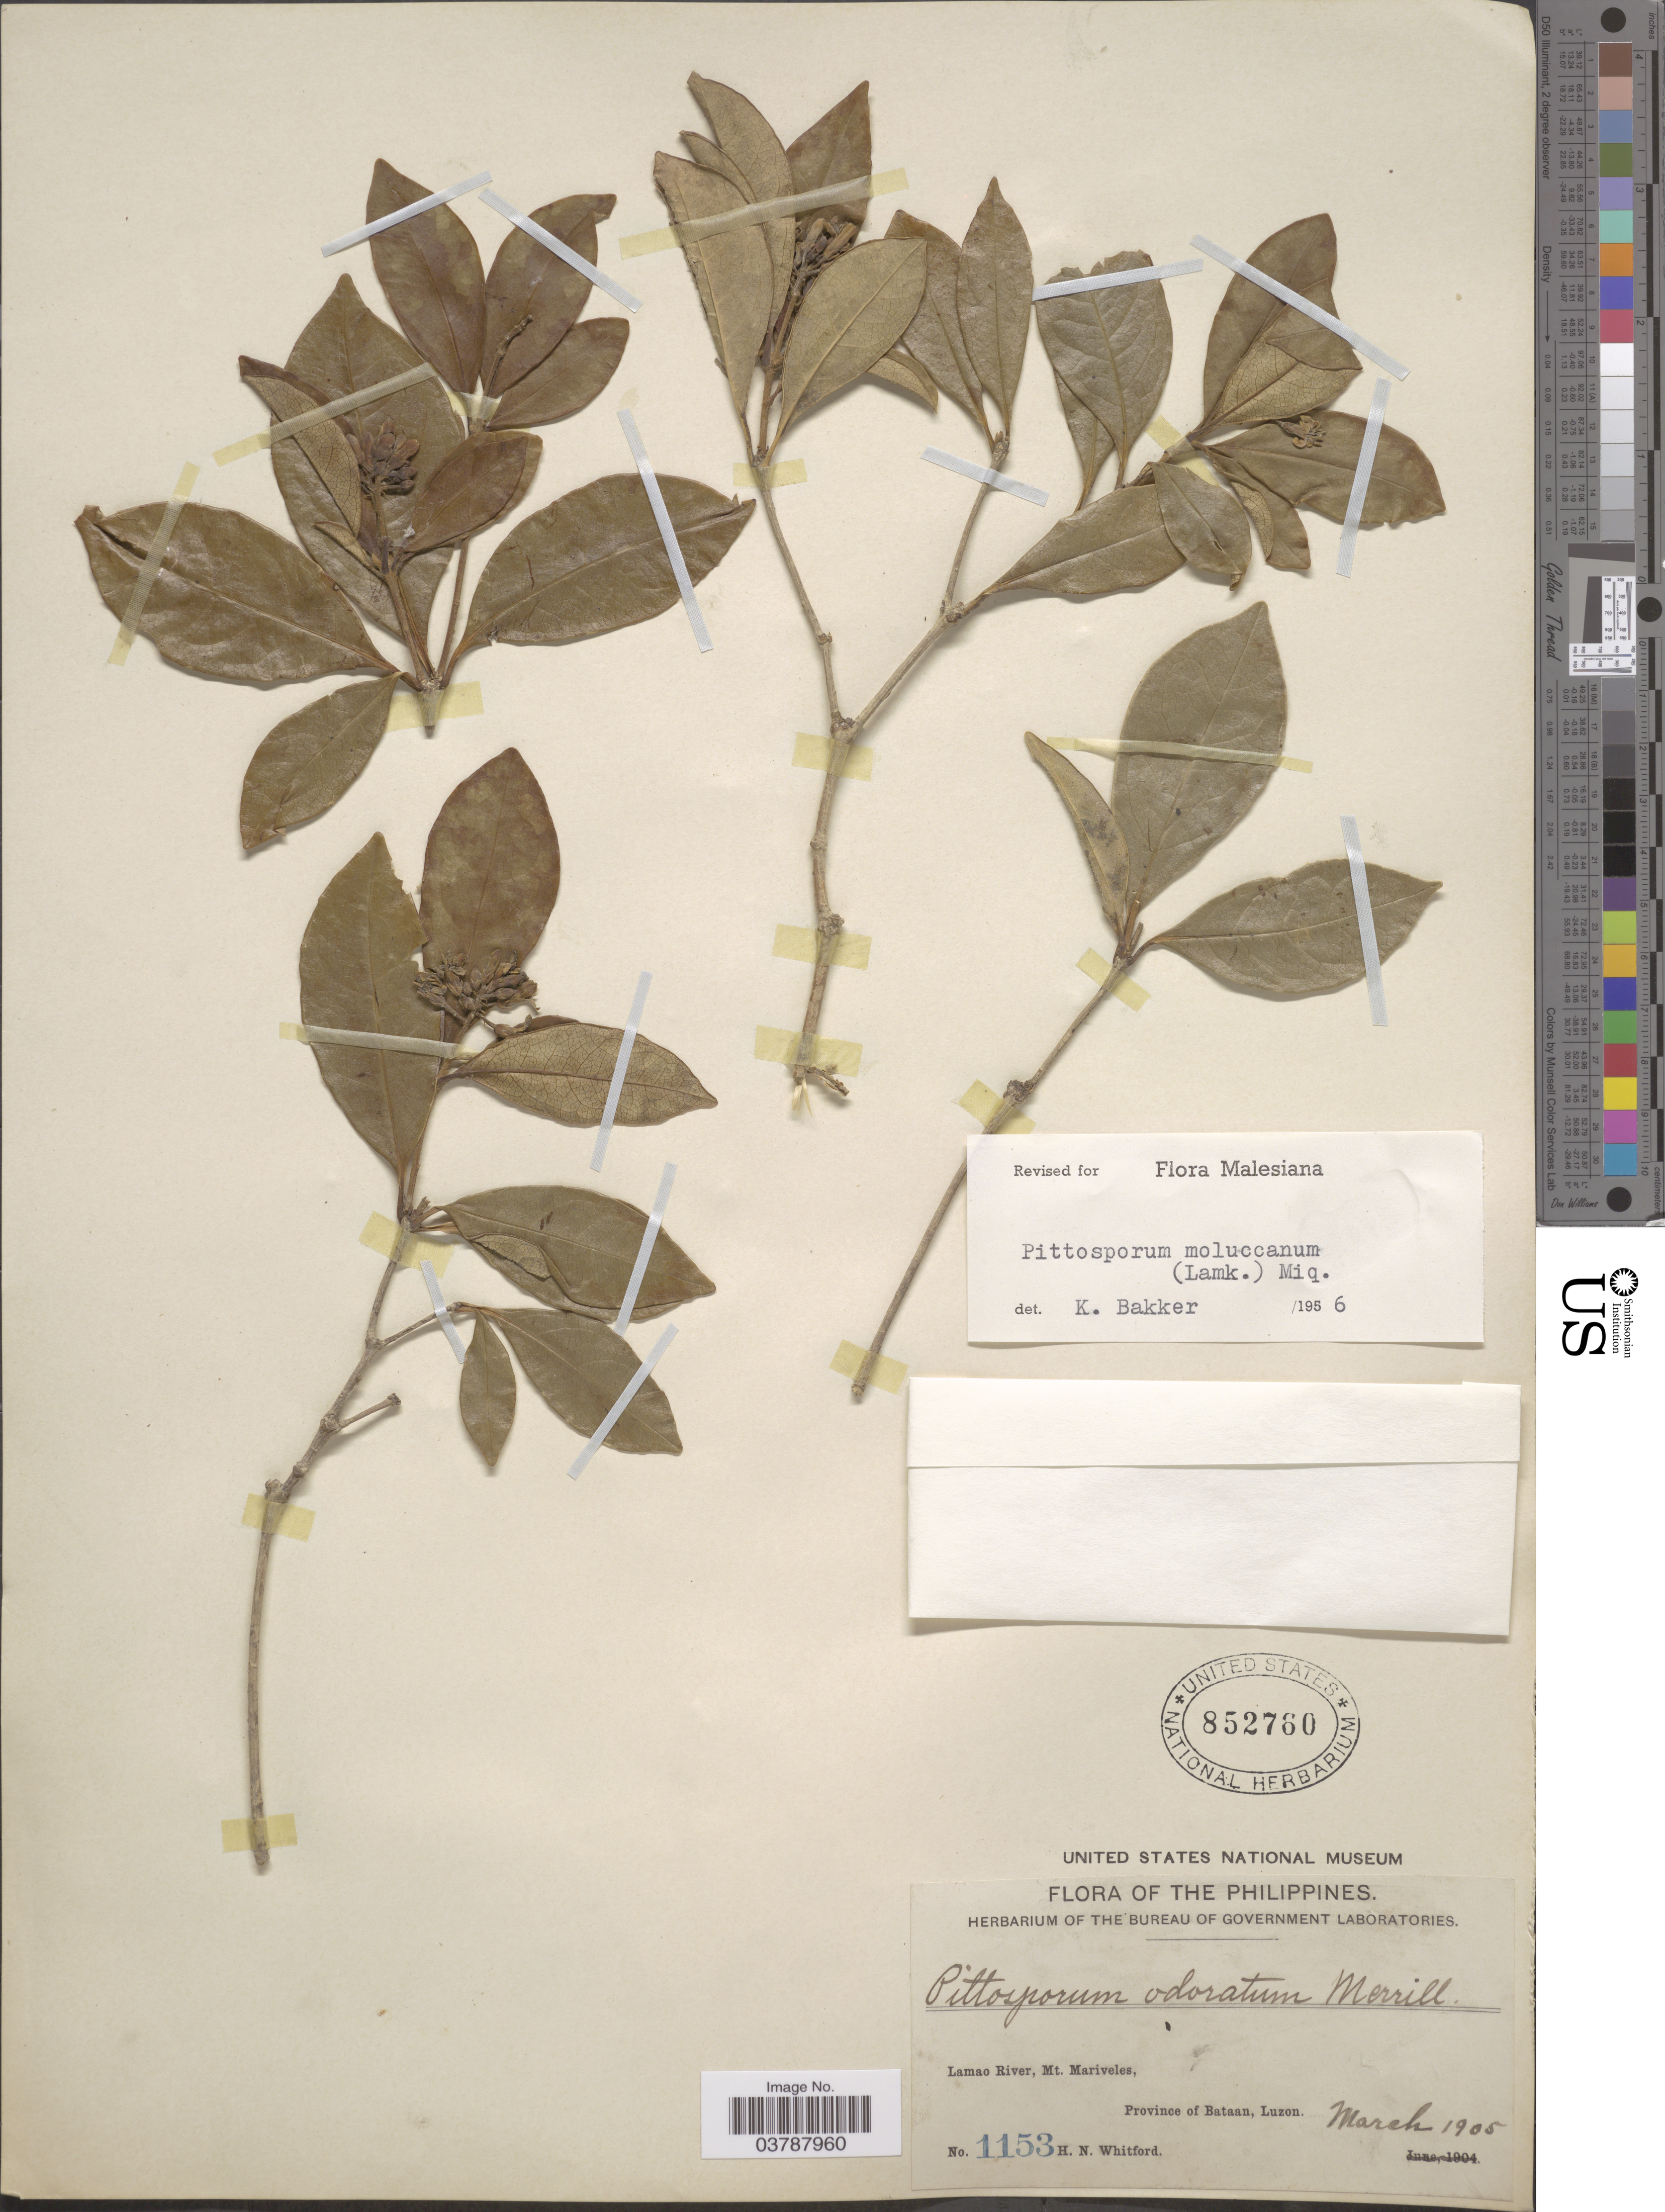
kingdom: Plantae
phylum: Tracheophyta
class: Magnoliopsida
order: Apiales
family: Pittosporaceae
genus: Pittosporum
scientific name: Pittosporum moluccanum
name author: (Lam.) Miq.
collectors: H. N. Whitford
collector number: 1153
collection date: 1905-03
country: Philippines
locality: Lamao River, Mt. Mariveles, Province of Bataan, Luzon.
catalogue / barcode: US 852760